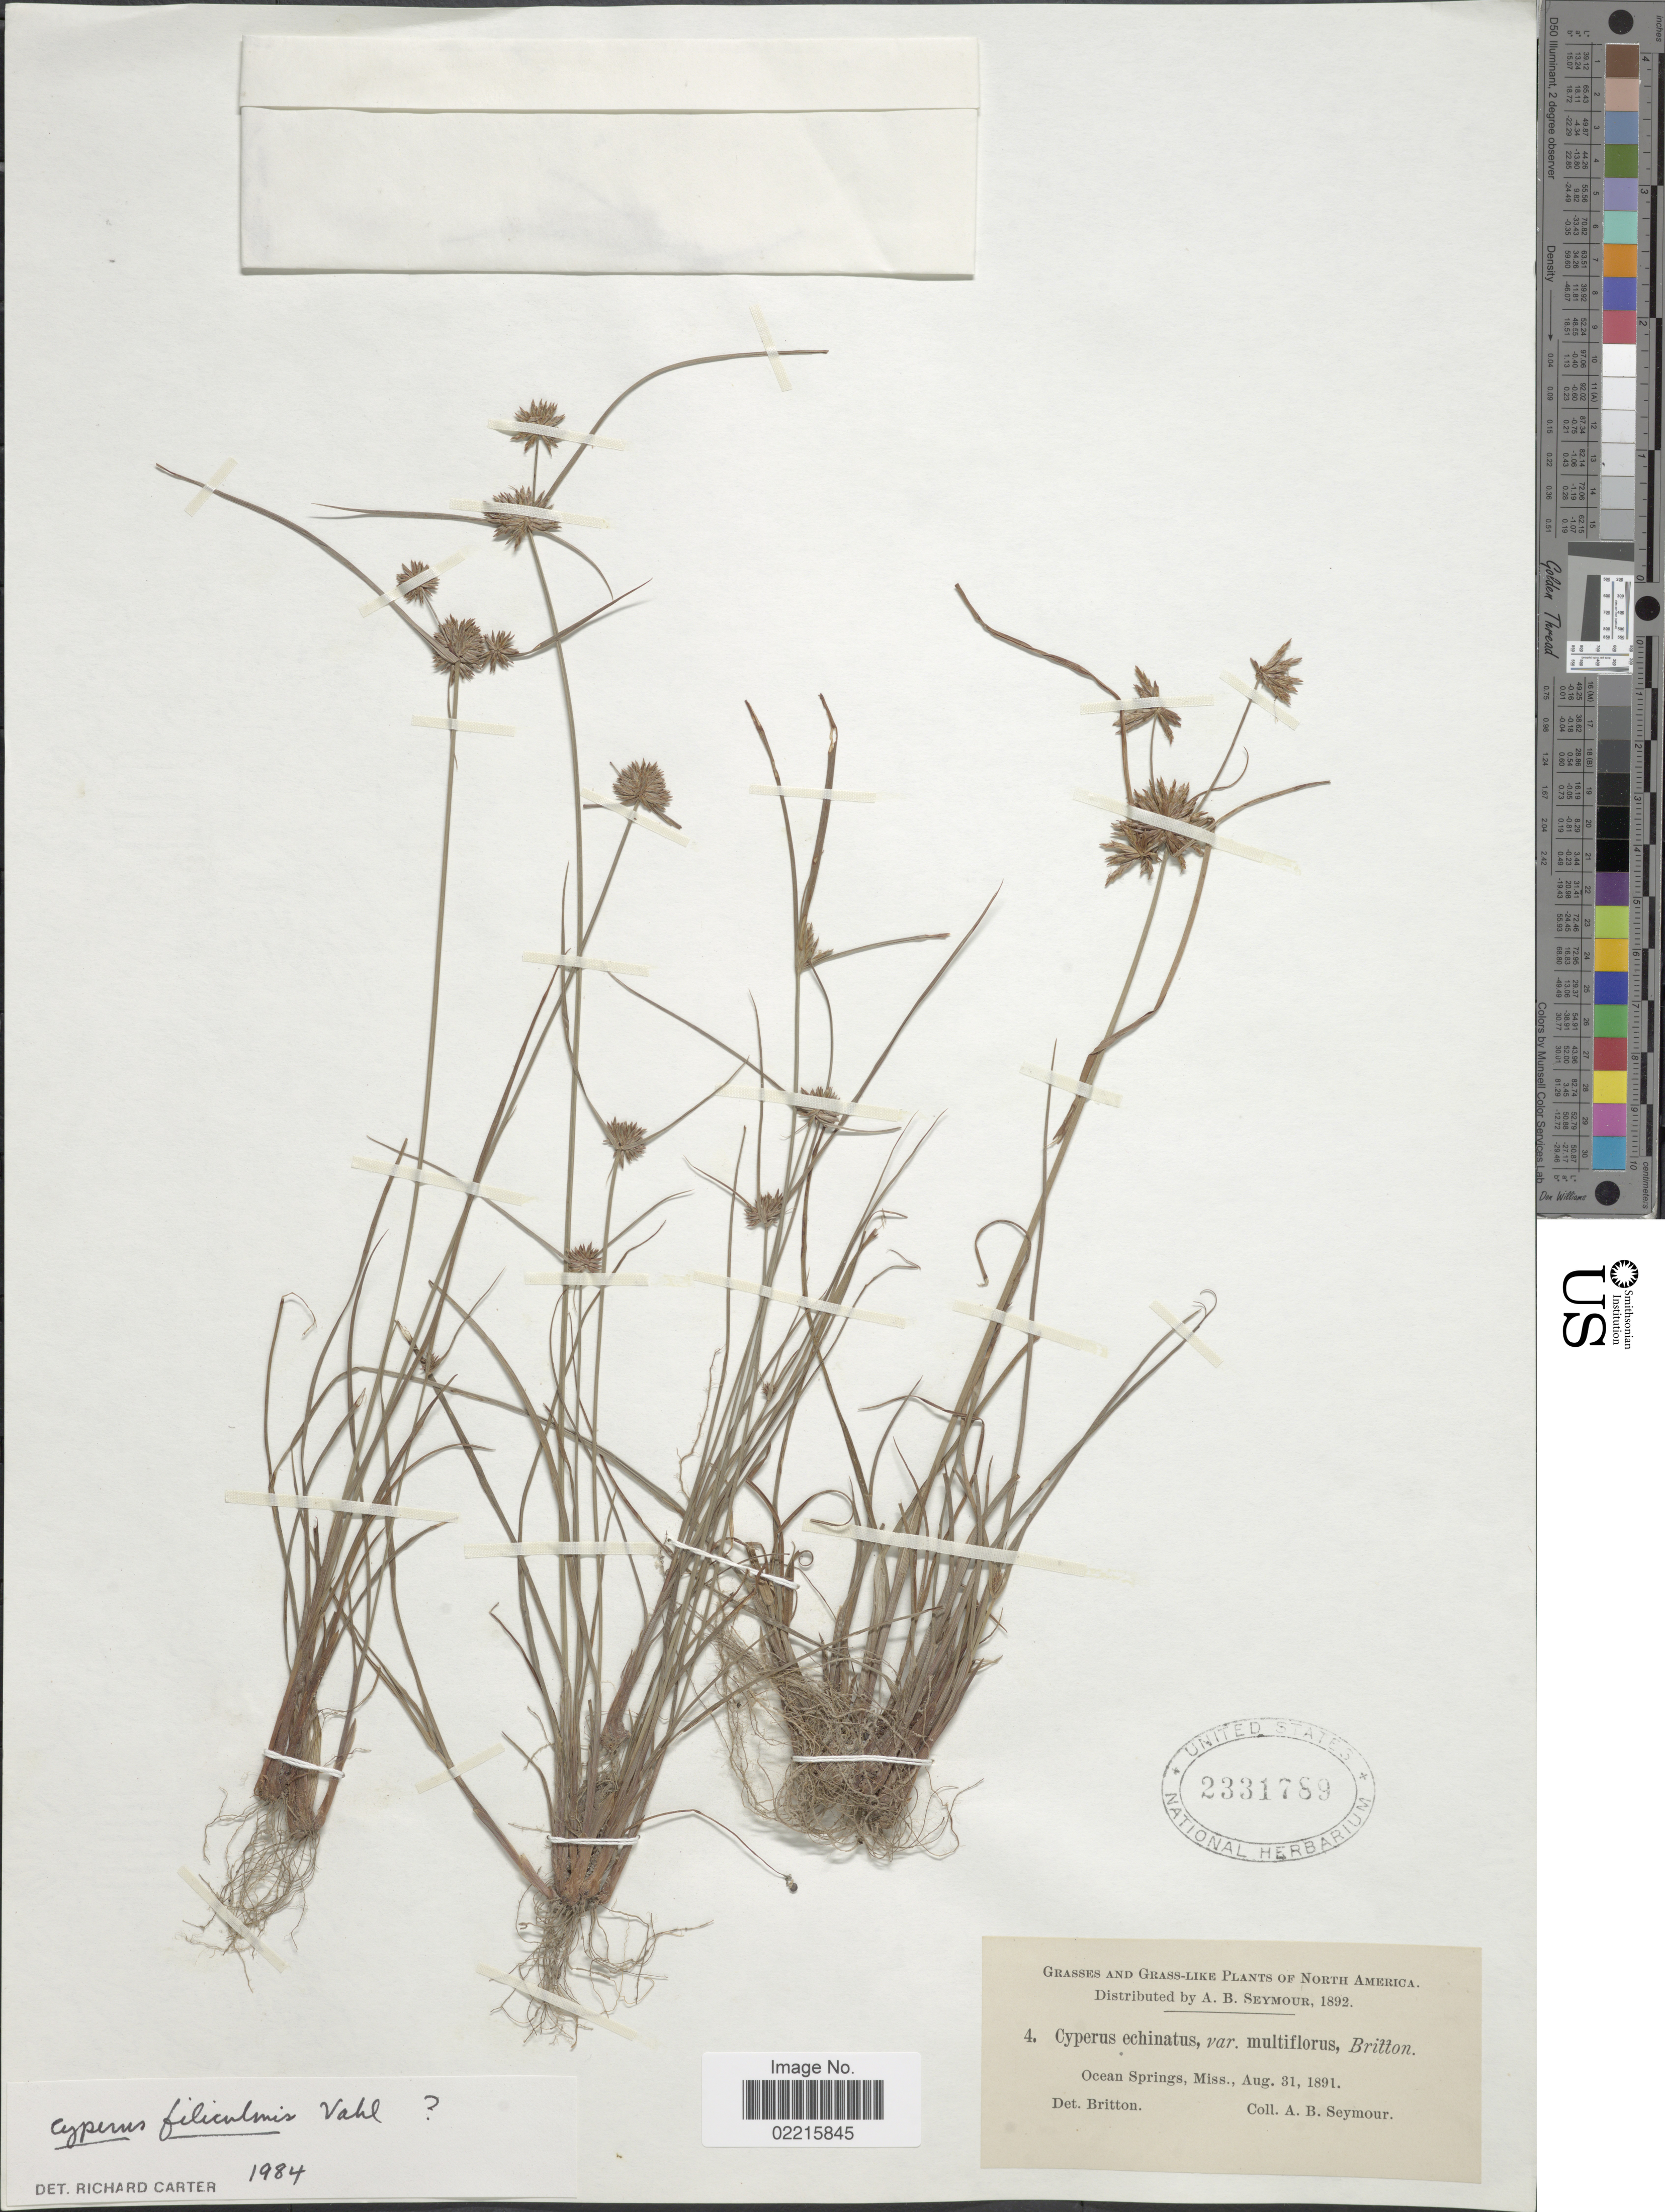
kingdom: Plantae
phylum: Tracheophyta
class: Liliopsida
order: Poales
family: Cyperaceae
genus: Cyperus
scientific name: Cyperus filiculmis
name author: Vahl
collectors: A. Seymour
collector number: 4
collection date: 1891-08-31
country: United States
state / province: Mississippi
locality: Ocean Springs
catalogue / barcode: US 2331789